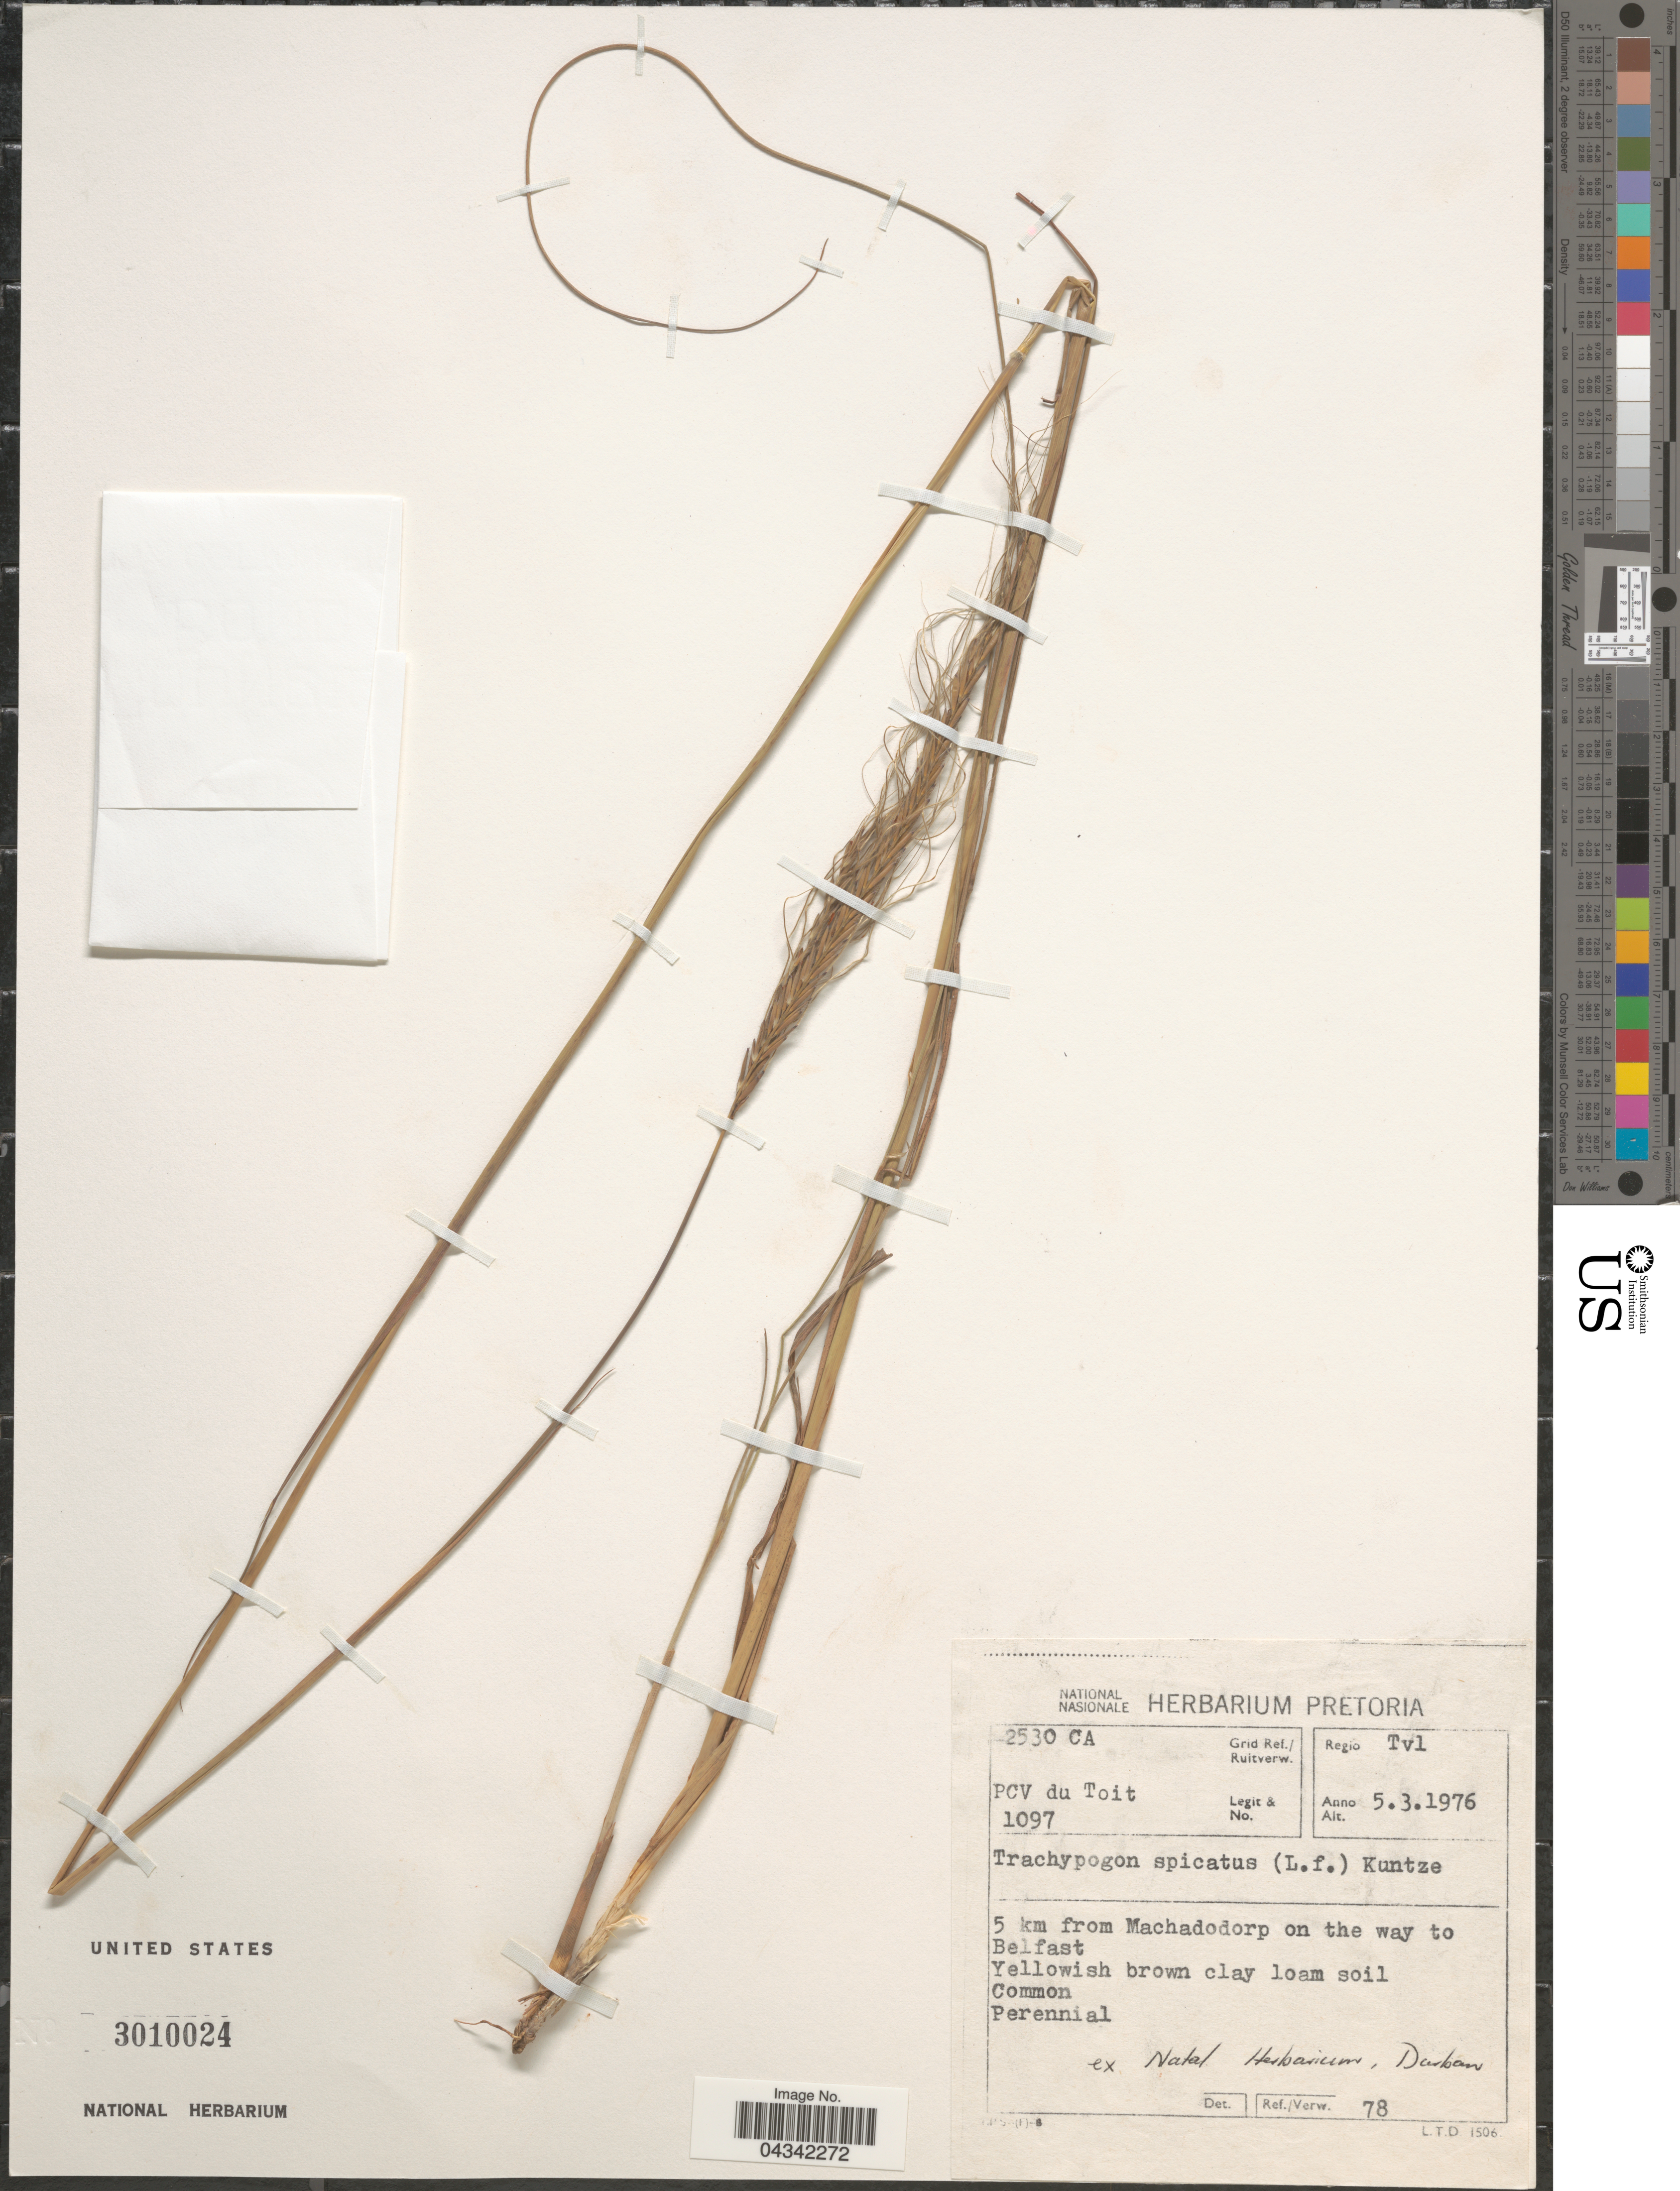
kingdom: Plantae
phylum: Tracheophyta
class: Liliopsida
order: Poales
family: Poaceae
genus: Trachypogon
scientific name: Trachypogon spicatus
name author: (L. f.) Kuntze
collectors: P. Du Toit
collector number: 1097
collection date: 1976-03-05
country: South Africa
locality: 2530 CA Grid Ref./Ruitverw. Regio Tvl. 5 km from Machadodorp on the way to Belfast.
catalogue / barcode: US 3010024